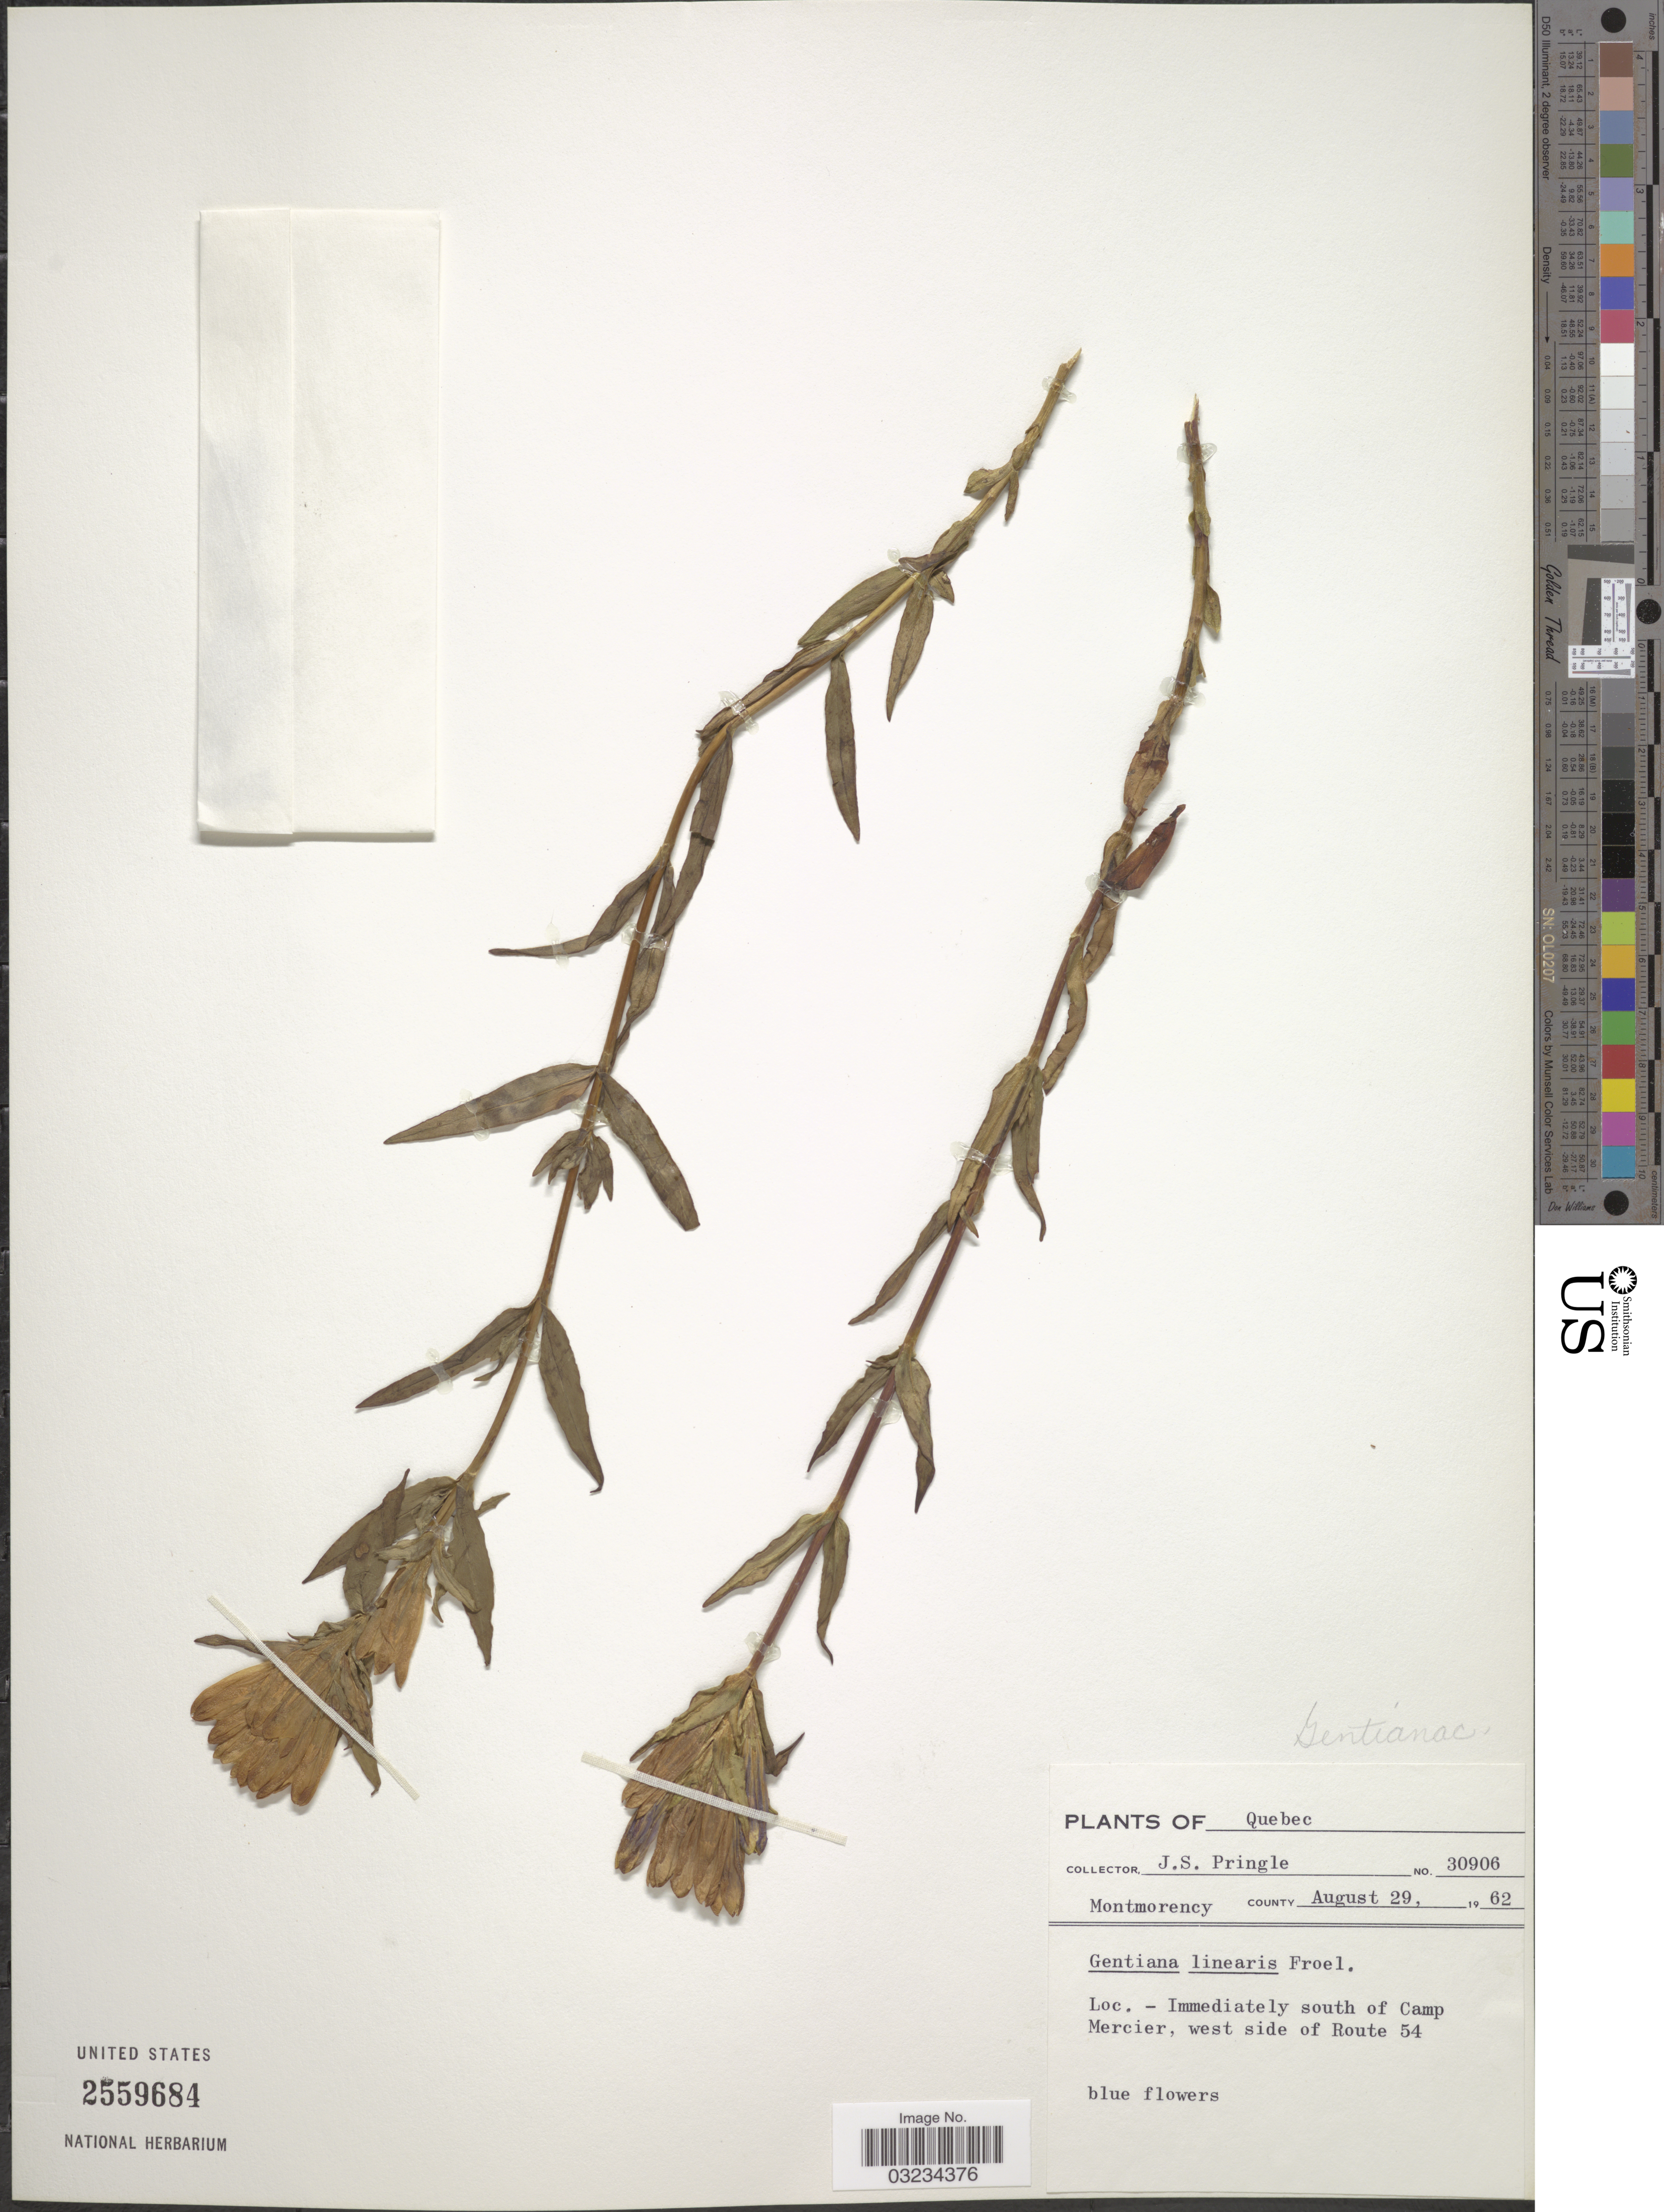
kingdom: Plantae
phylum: Tracheophyta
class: Magnoliopsida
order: Gentianales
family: Gentianaceae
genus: Gentiana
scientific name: Gentiana linearis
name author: Froel.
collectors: J. S. Pringle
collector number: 30906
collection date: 1962-08-29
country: Canada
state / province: Quebec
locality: Montmorency County. Immediately south of Camp Mercier, west side of Route 54.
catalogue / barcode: US 2559684